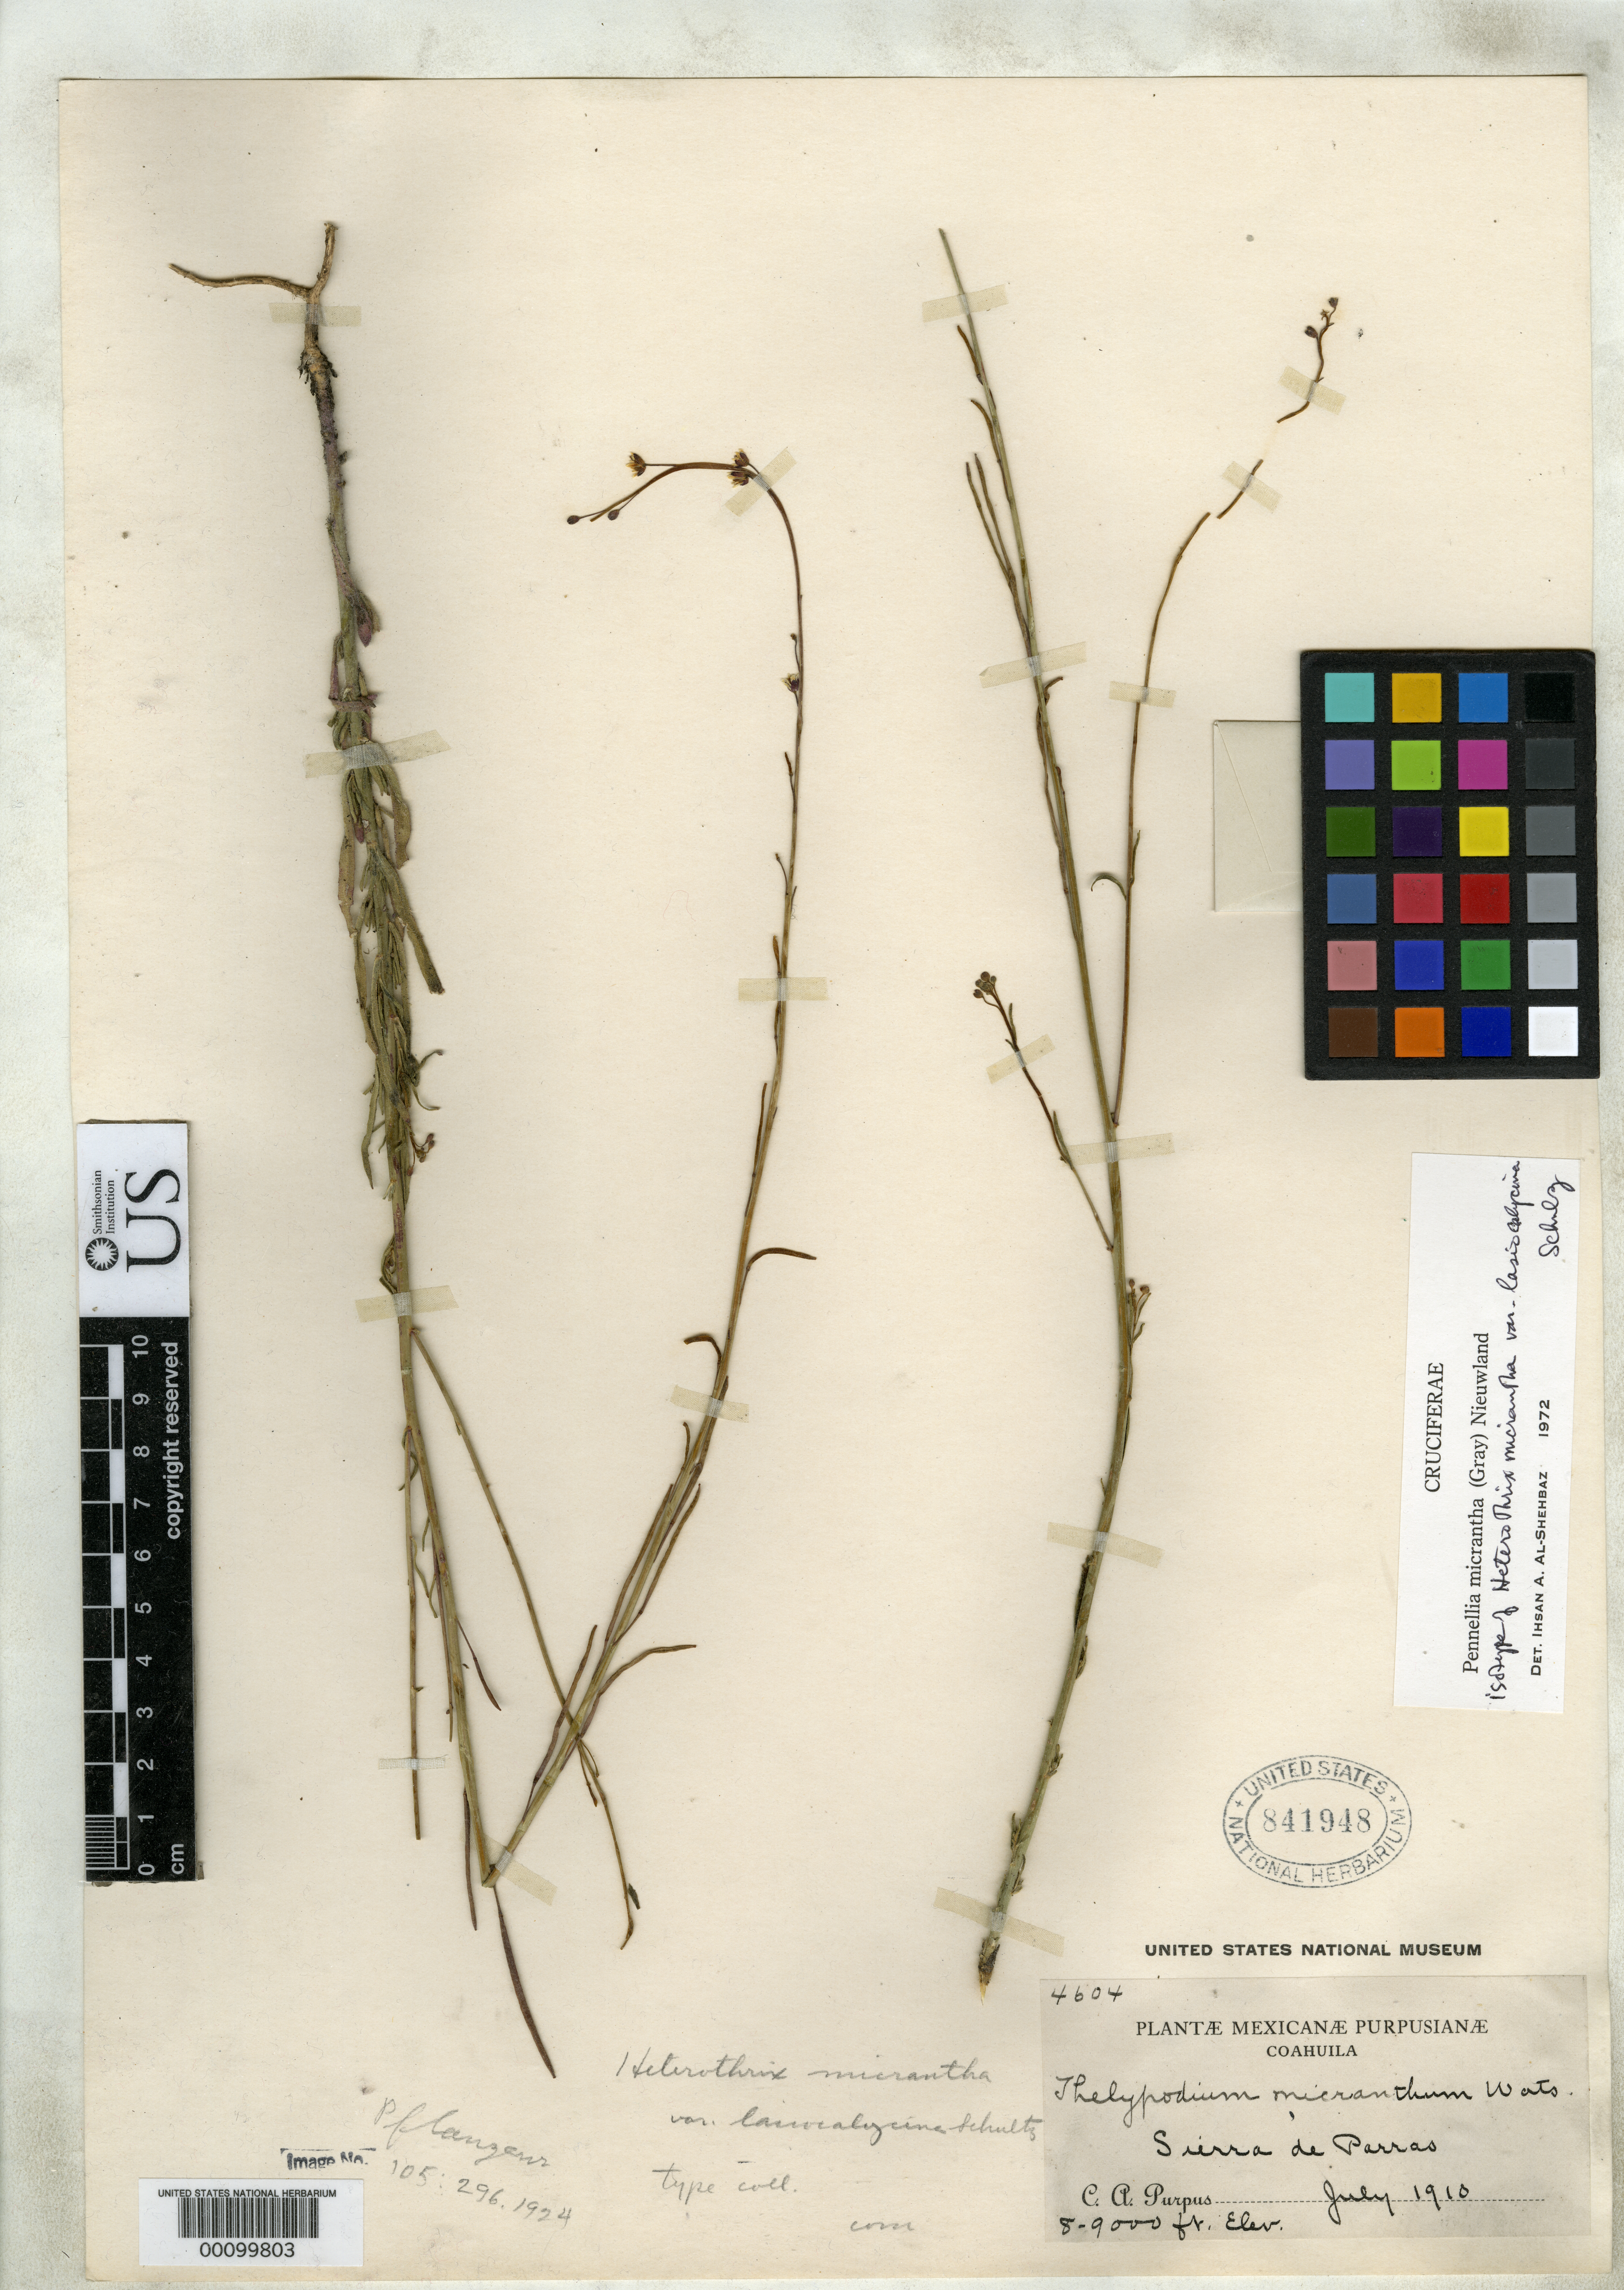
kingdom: Plantae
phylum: Tracheophyta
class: Magnoliopsida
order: Brassicales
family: Brassicaceae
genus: Heterothrix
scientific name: Heterothrix micrantha var. lasiocalycina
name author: O.E. Schulz in Engl.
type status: Isotype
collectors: C. A. Purpus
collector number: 4604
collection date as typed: Jul 1910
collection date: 1910-07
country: Mexico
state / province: Coahuila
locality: Sierra de Parras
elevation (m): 2438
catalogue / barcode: US 841948